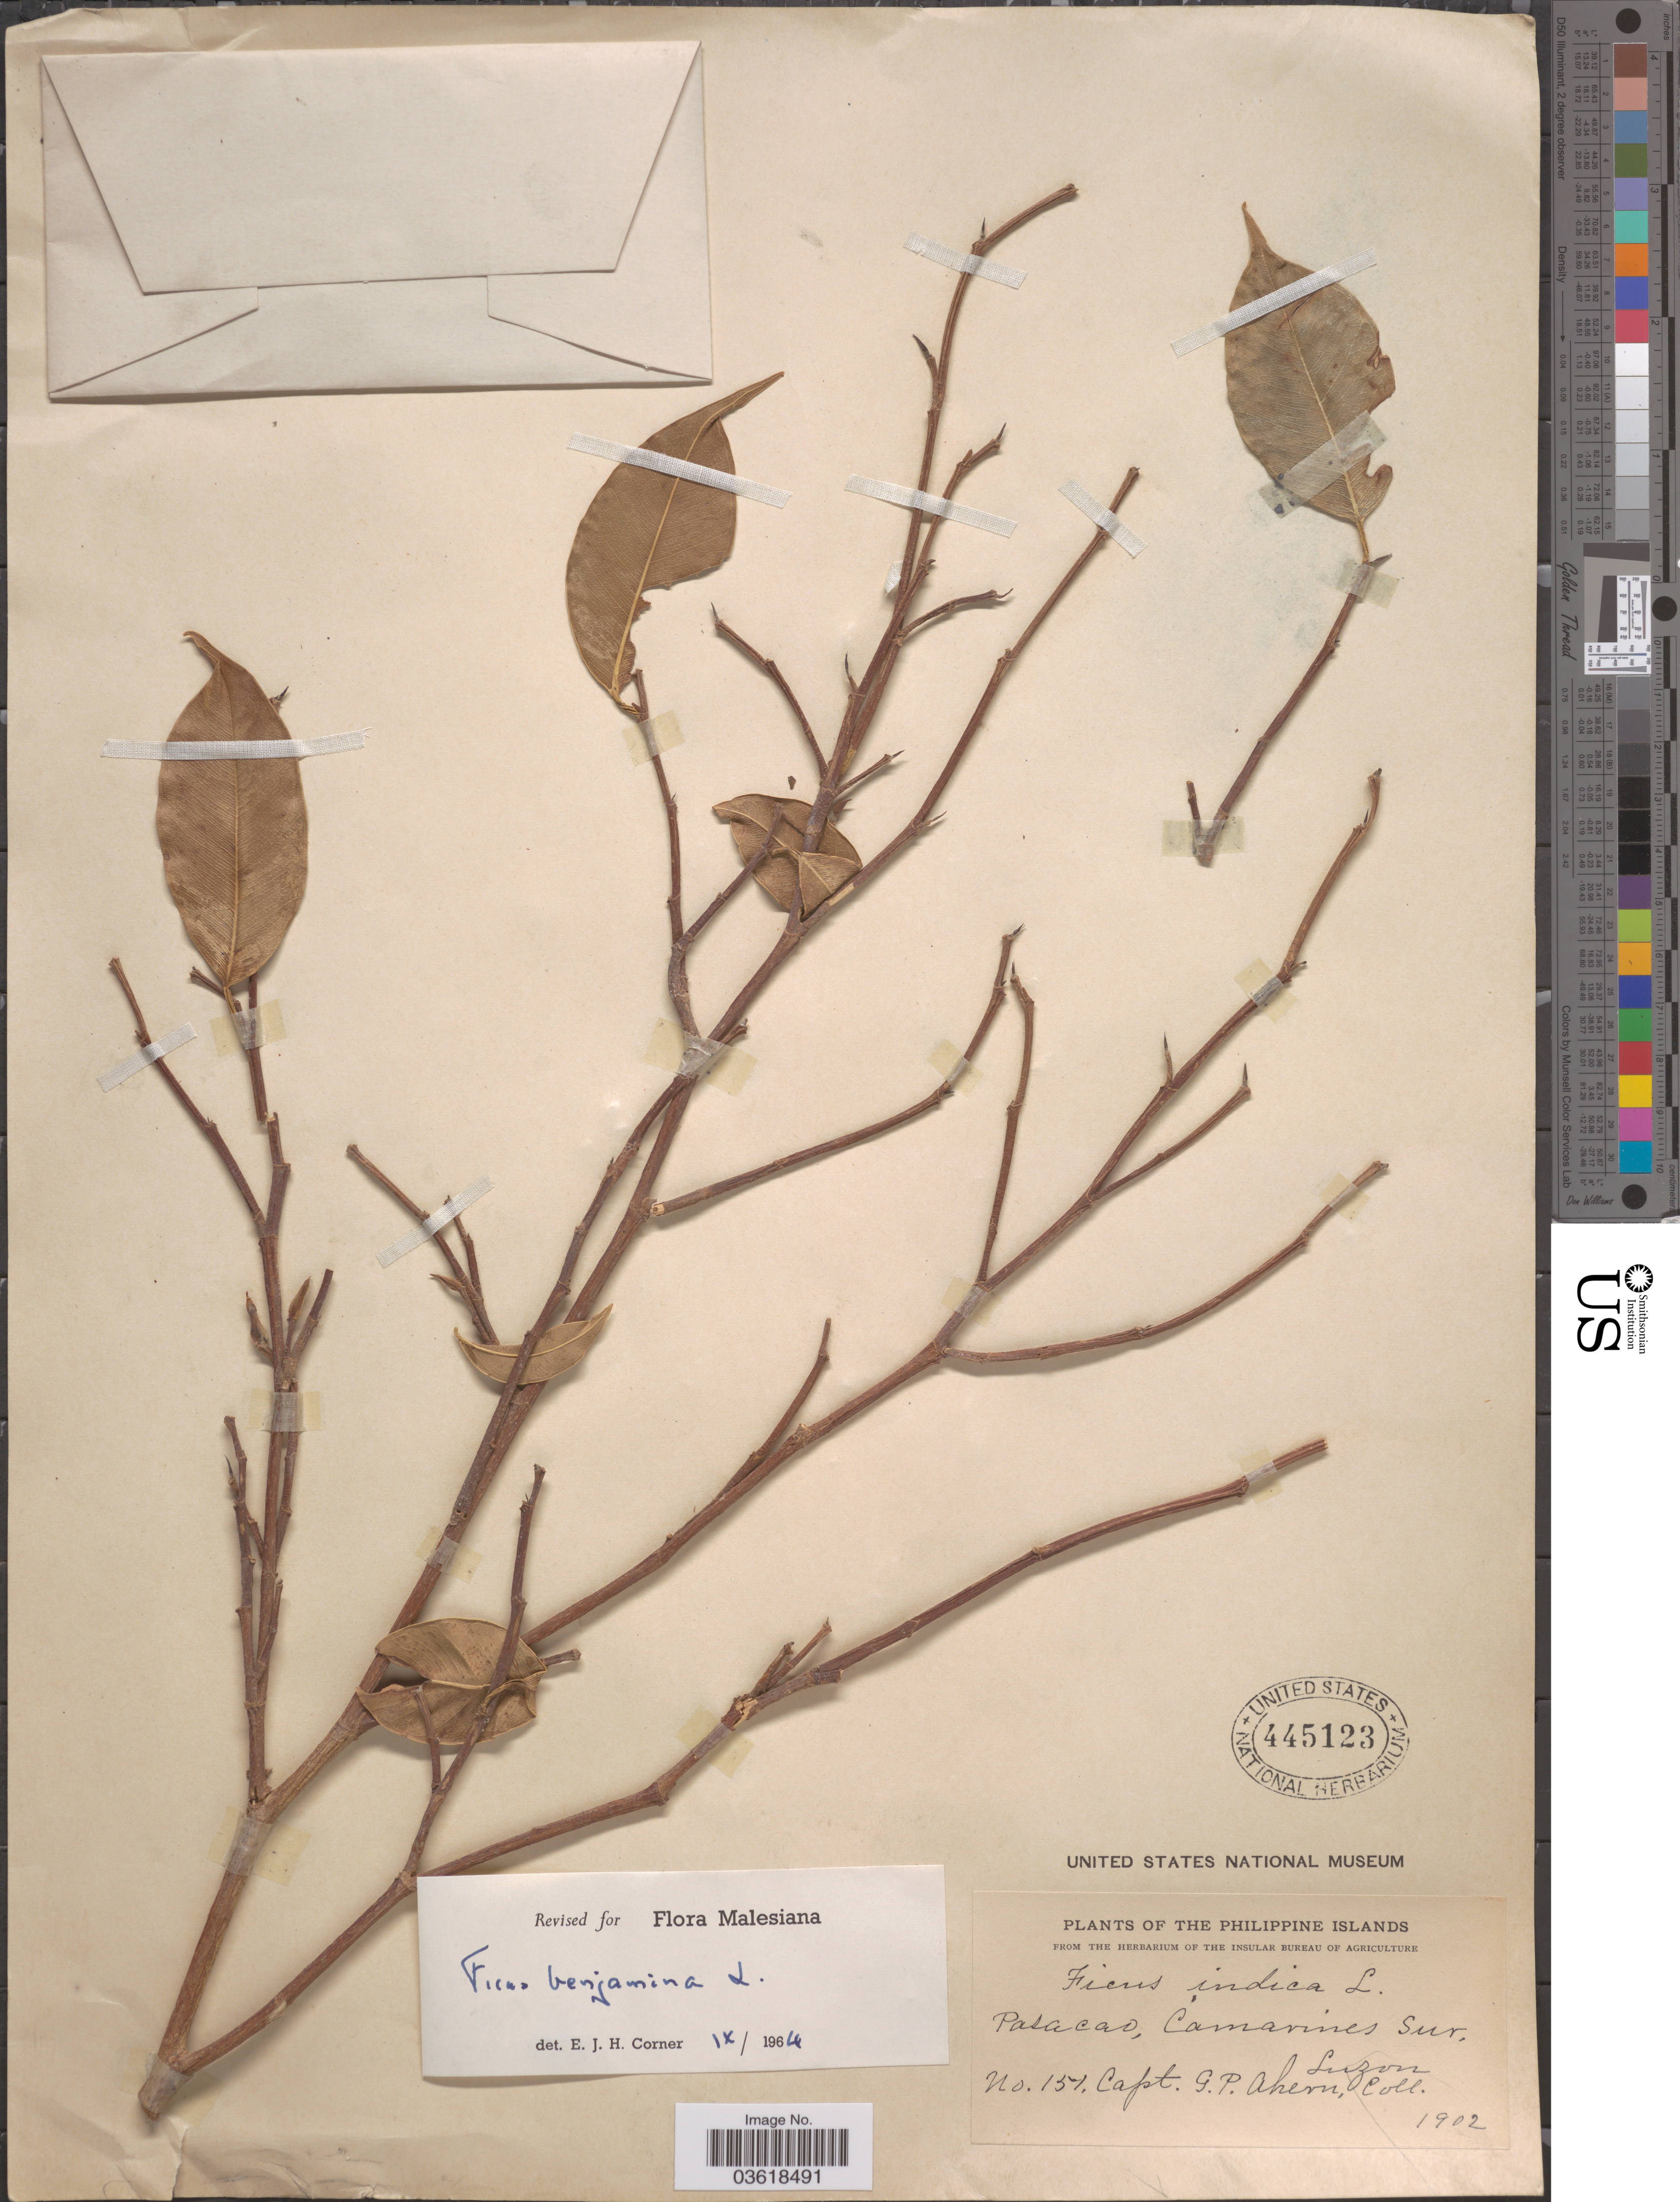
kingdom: Plantae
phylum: Tracheophyta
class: Magnoliopsida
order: Rosales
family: Moraceae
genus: Ficus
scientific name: Ficus benjamina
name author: L.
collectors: G. Ahem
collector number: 151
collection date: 1902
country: Philippines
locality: The Philippine Islands. Pasacao, Camarines Sur. Luzon.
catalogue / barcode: US 445123